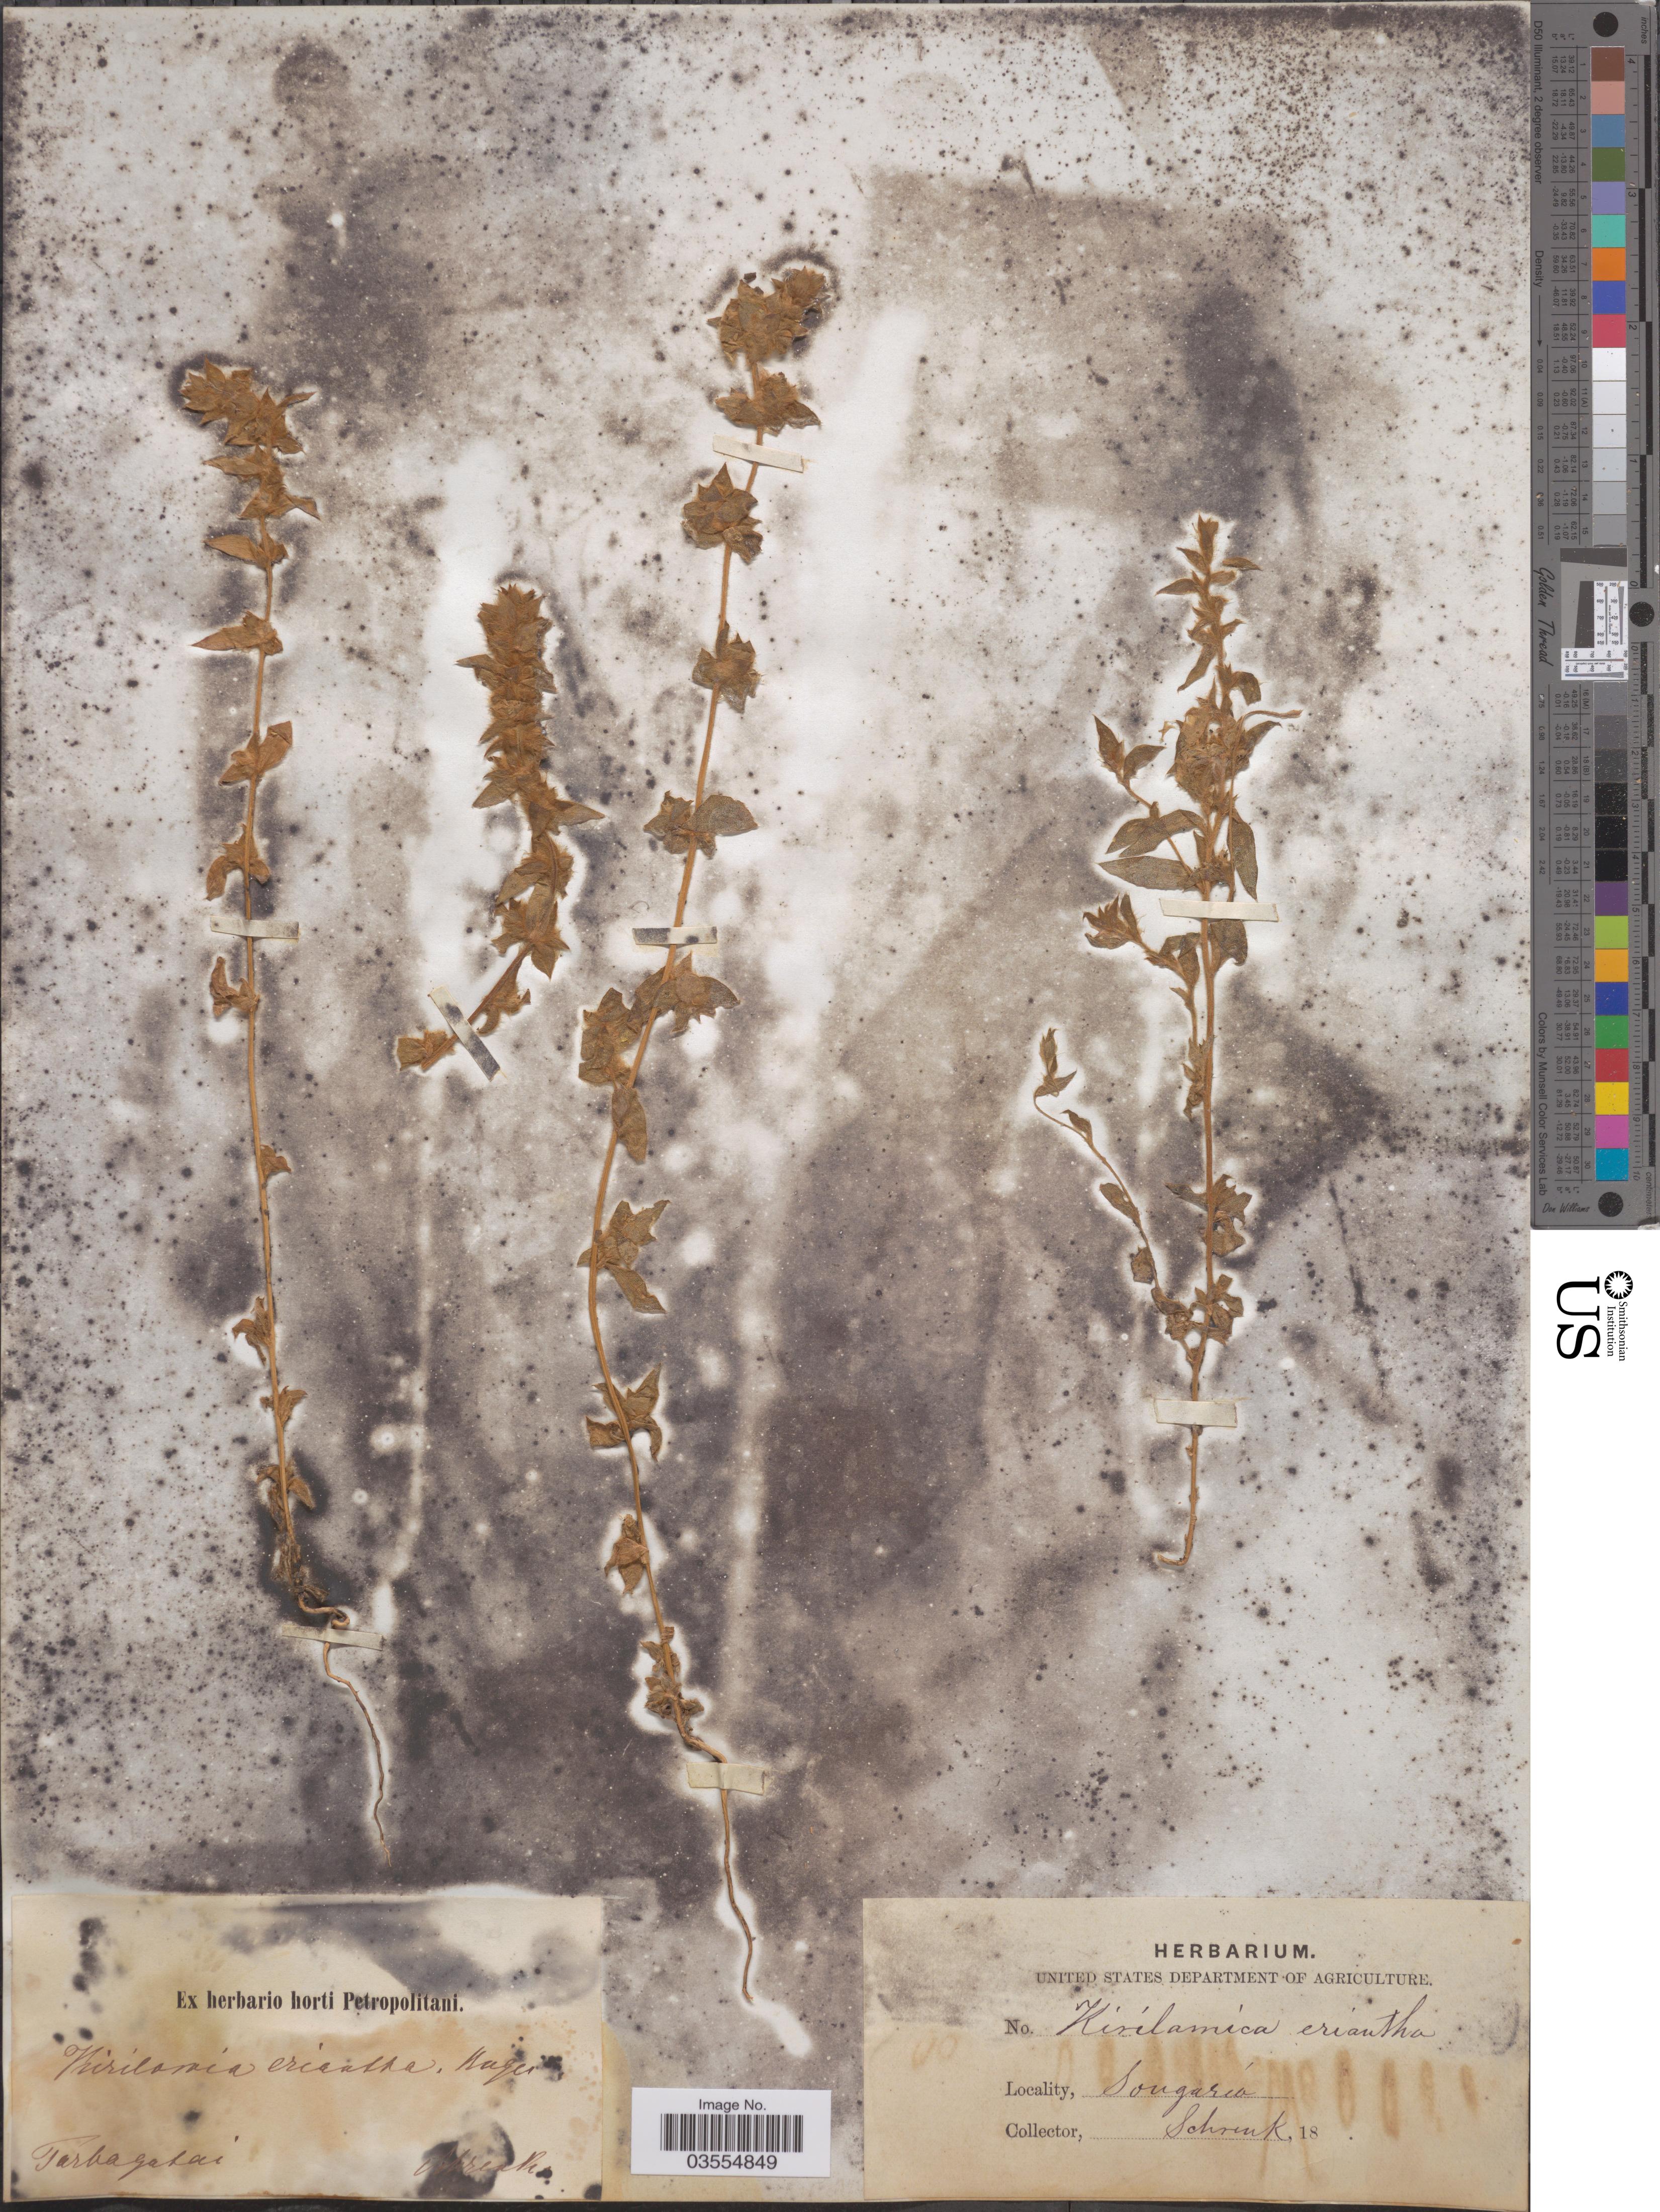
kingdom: Plantae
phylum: Tracheophyta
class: Magnoliopsida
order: Caryophyllales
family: Amaranthaceae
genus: Bassia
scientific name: Bassia lasiantha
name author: Freitag & G. Kadereit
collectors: A.G. Schrenk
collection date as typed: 18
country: Kazakhstan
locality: Tarbagatai, Songoria.